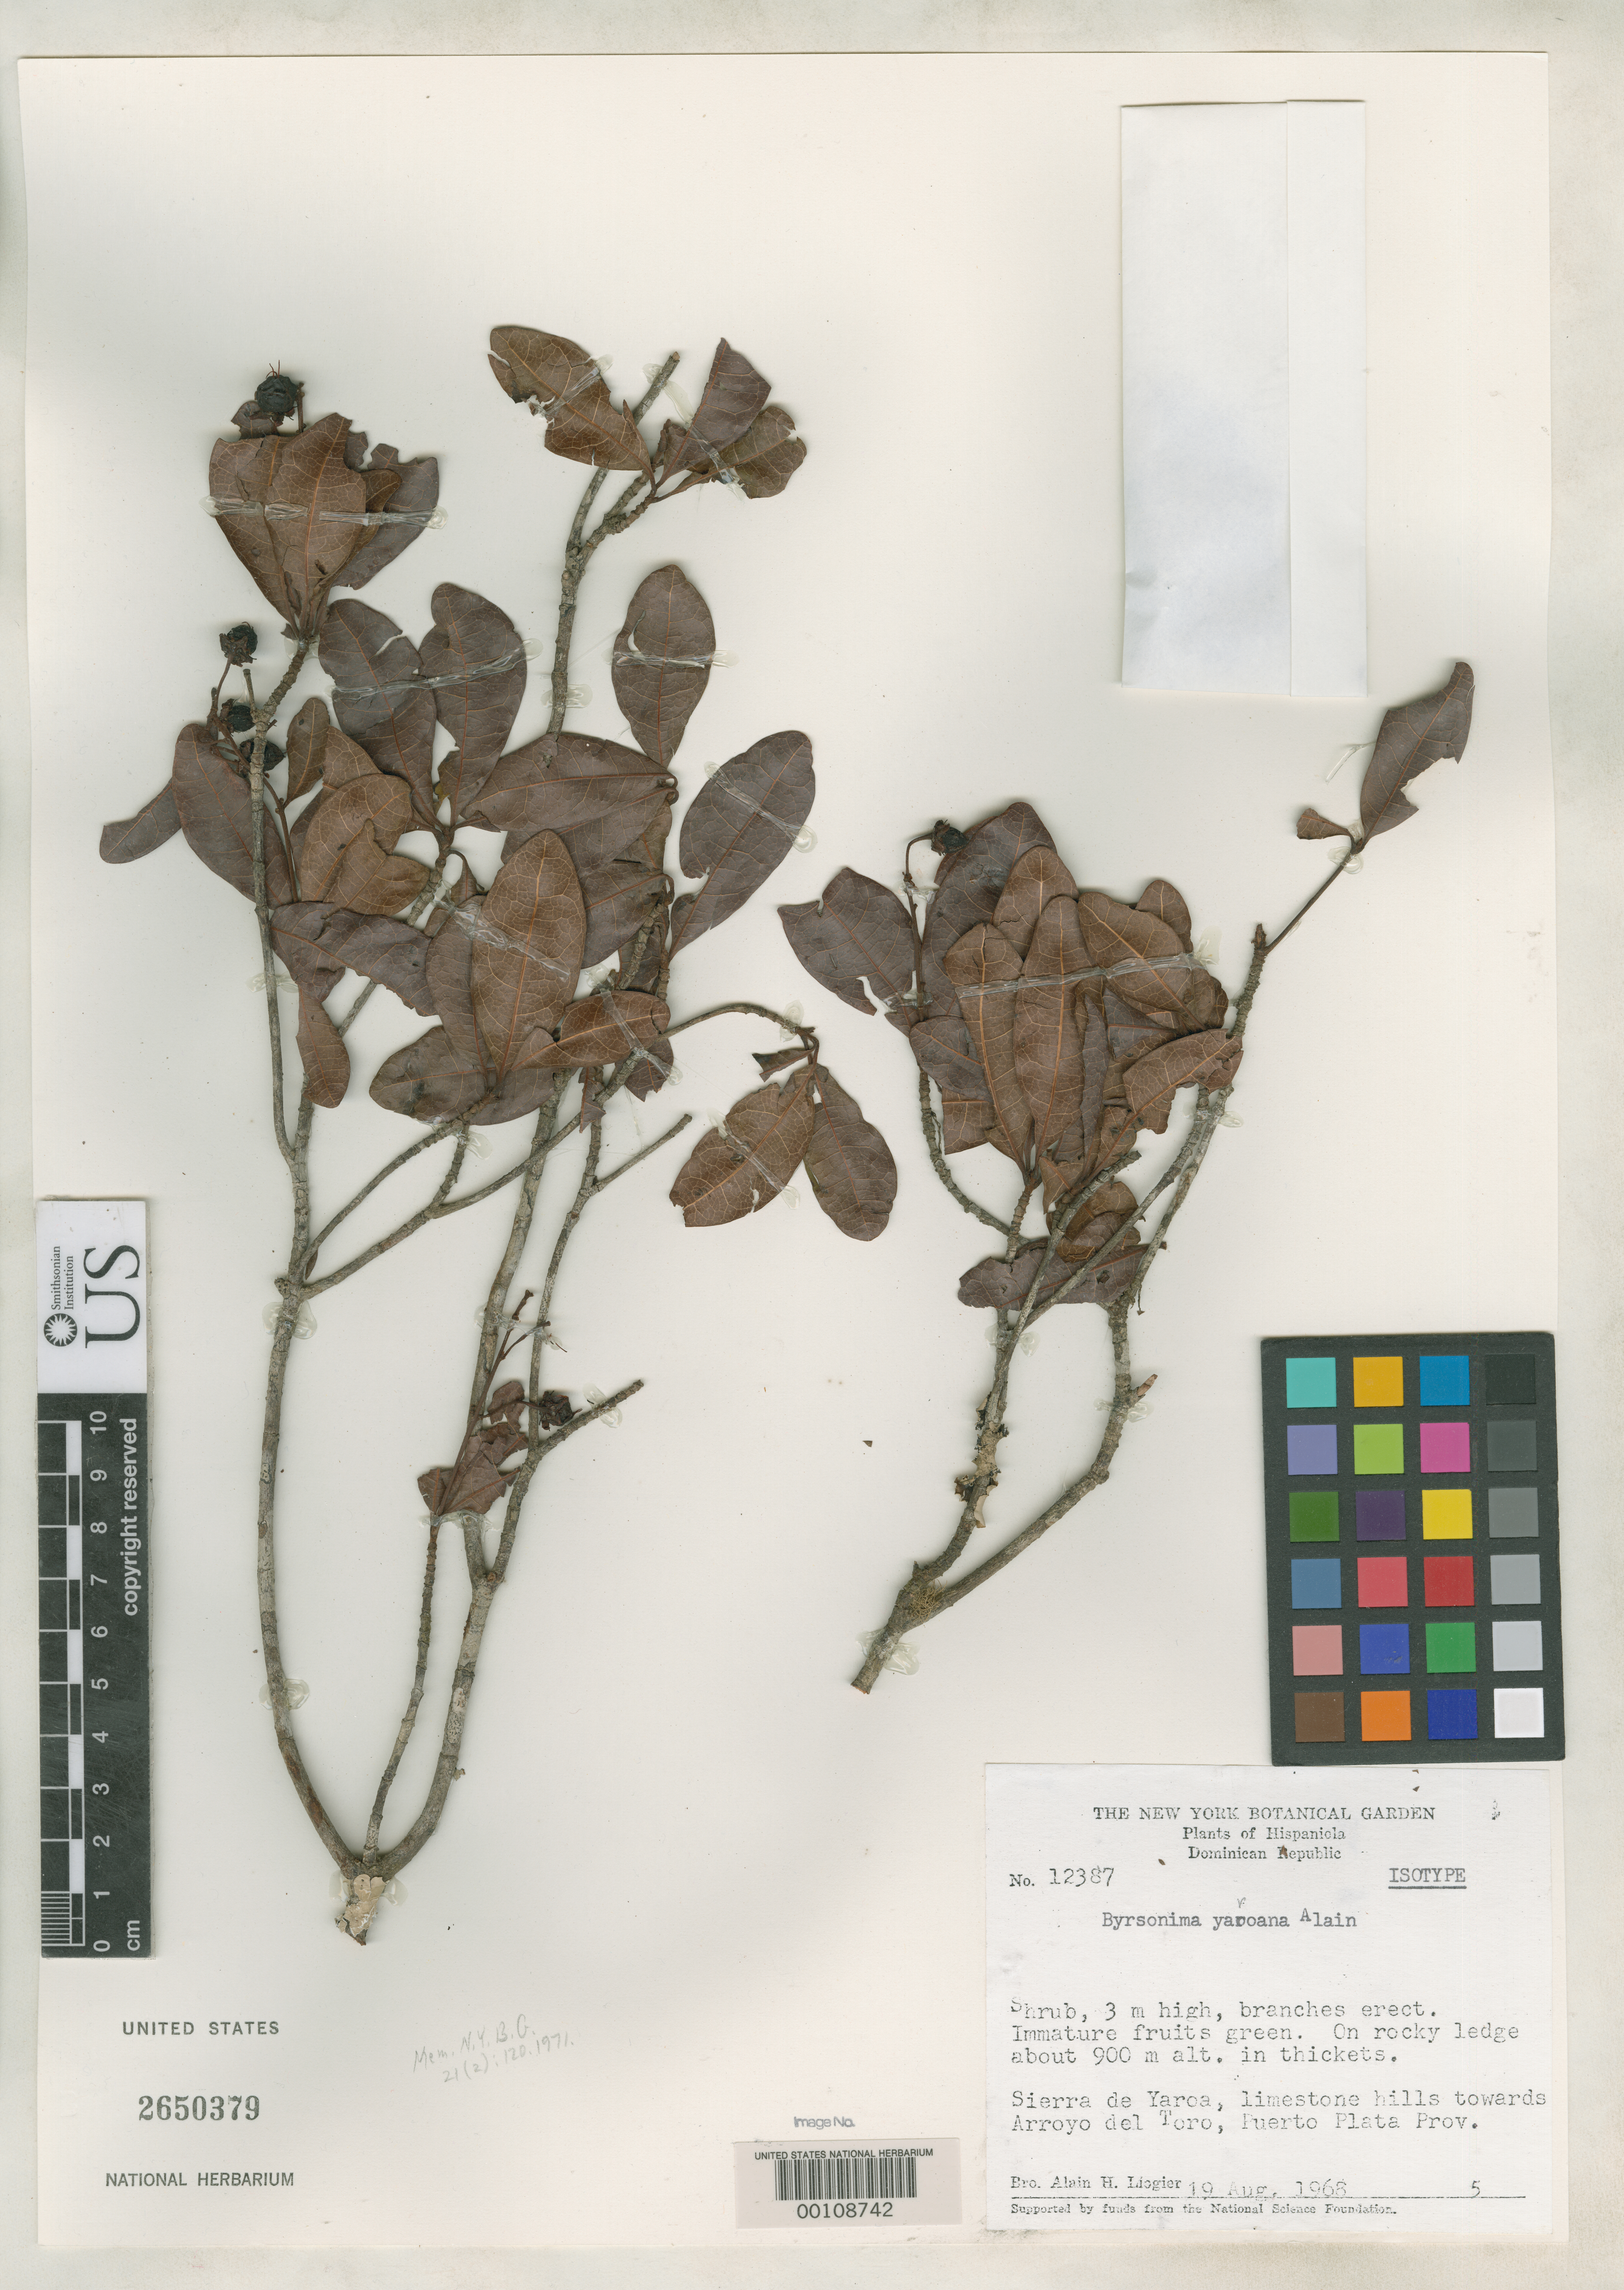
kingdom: Plantae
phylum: Tracheophyta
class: Magnoliopsida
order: Malpighiales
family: Malpighiaceae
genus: Byrsonima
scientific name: Byrsonima yaroana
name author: Alain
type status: Isotype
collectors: A. H. Liogier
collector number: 12387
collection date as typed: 19 Aug 1968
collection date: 1968-08-19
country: Dominican Republic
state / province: Puerto Plata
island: Hispaniola Island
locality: Sierra de Yaroa, Arroyo del Toro.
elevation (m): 900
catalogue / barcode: US 2650379